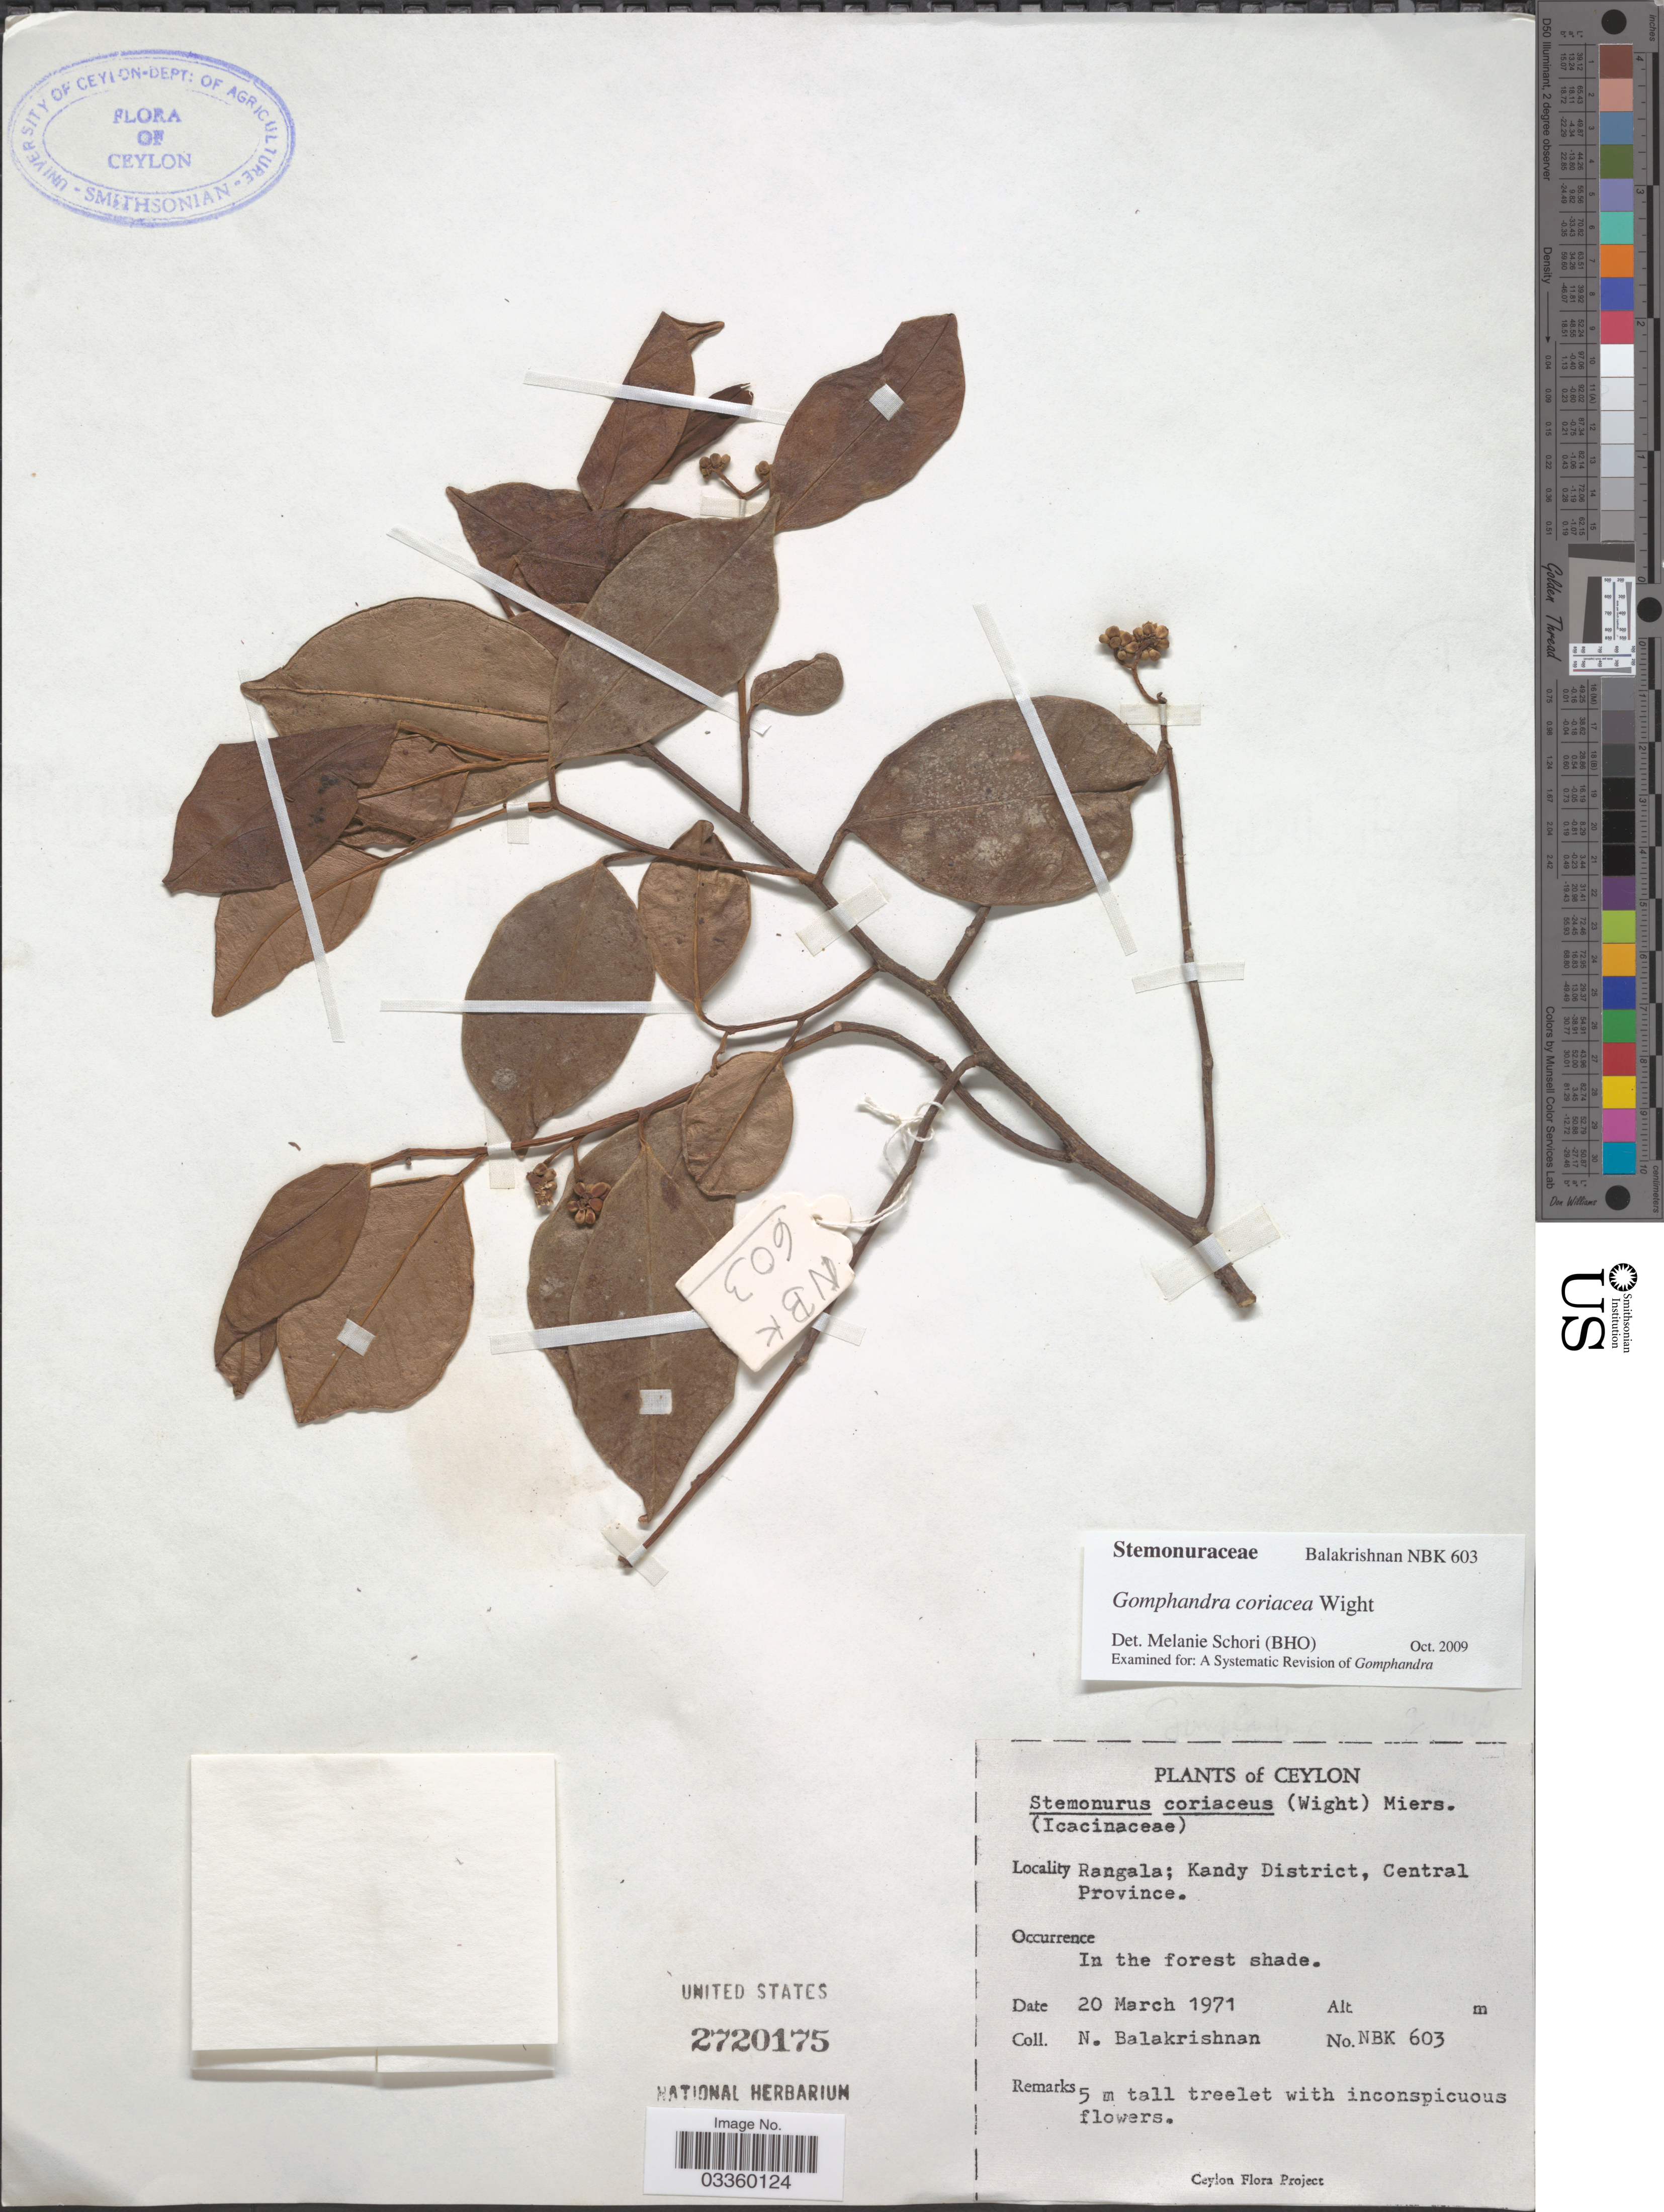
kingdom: Plantae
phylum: Tracheophyta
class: Magnoliopsida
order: Cardiopteridales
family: Stemonuraceae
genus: Gomphandra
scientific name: Gomphandra coriacea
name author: Wight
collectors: N. Balakrishnan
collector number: NBK 603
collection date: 1971-03-20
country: Sri Lanka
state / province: Central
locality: Ceylon. Rangala; Kandy District.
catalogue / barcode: US 2720175